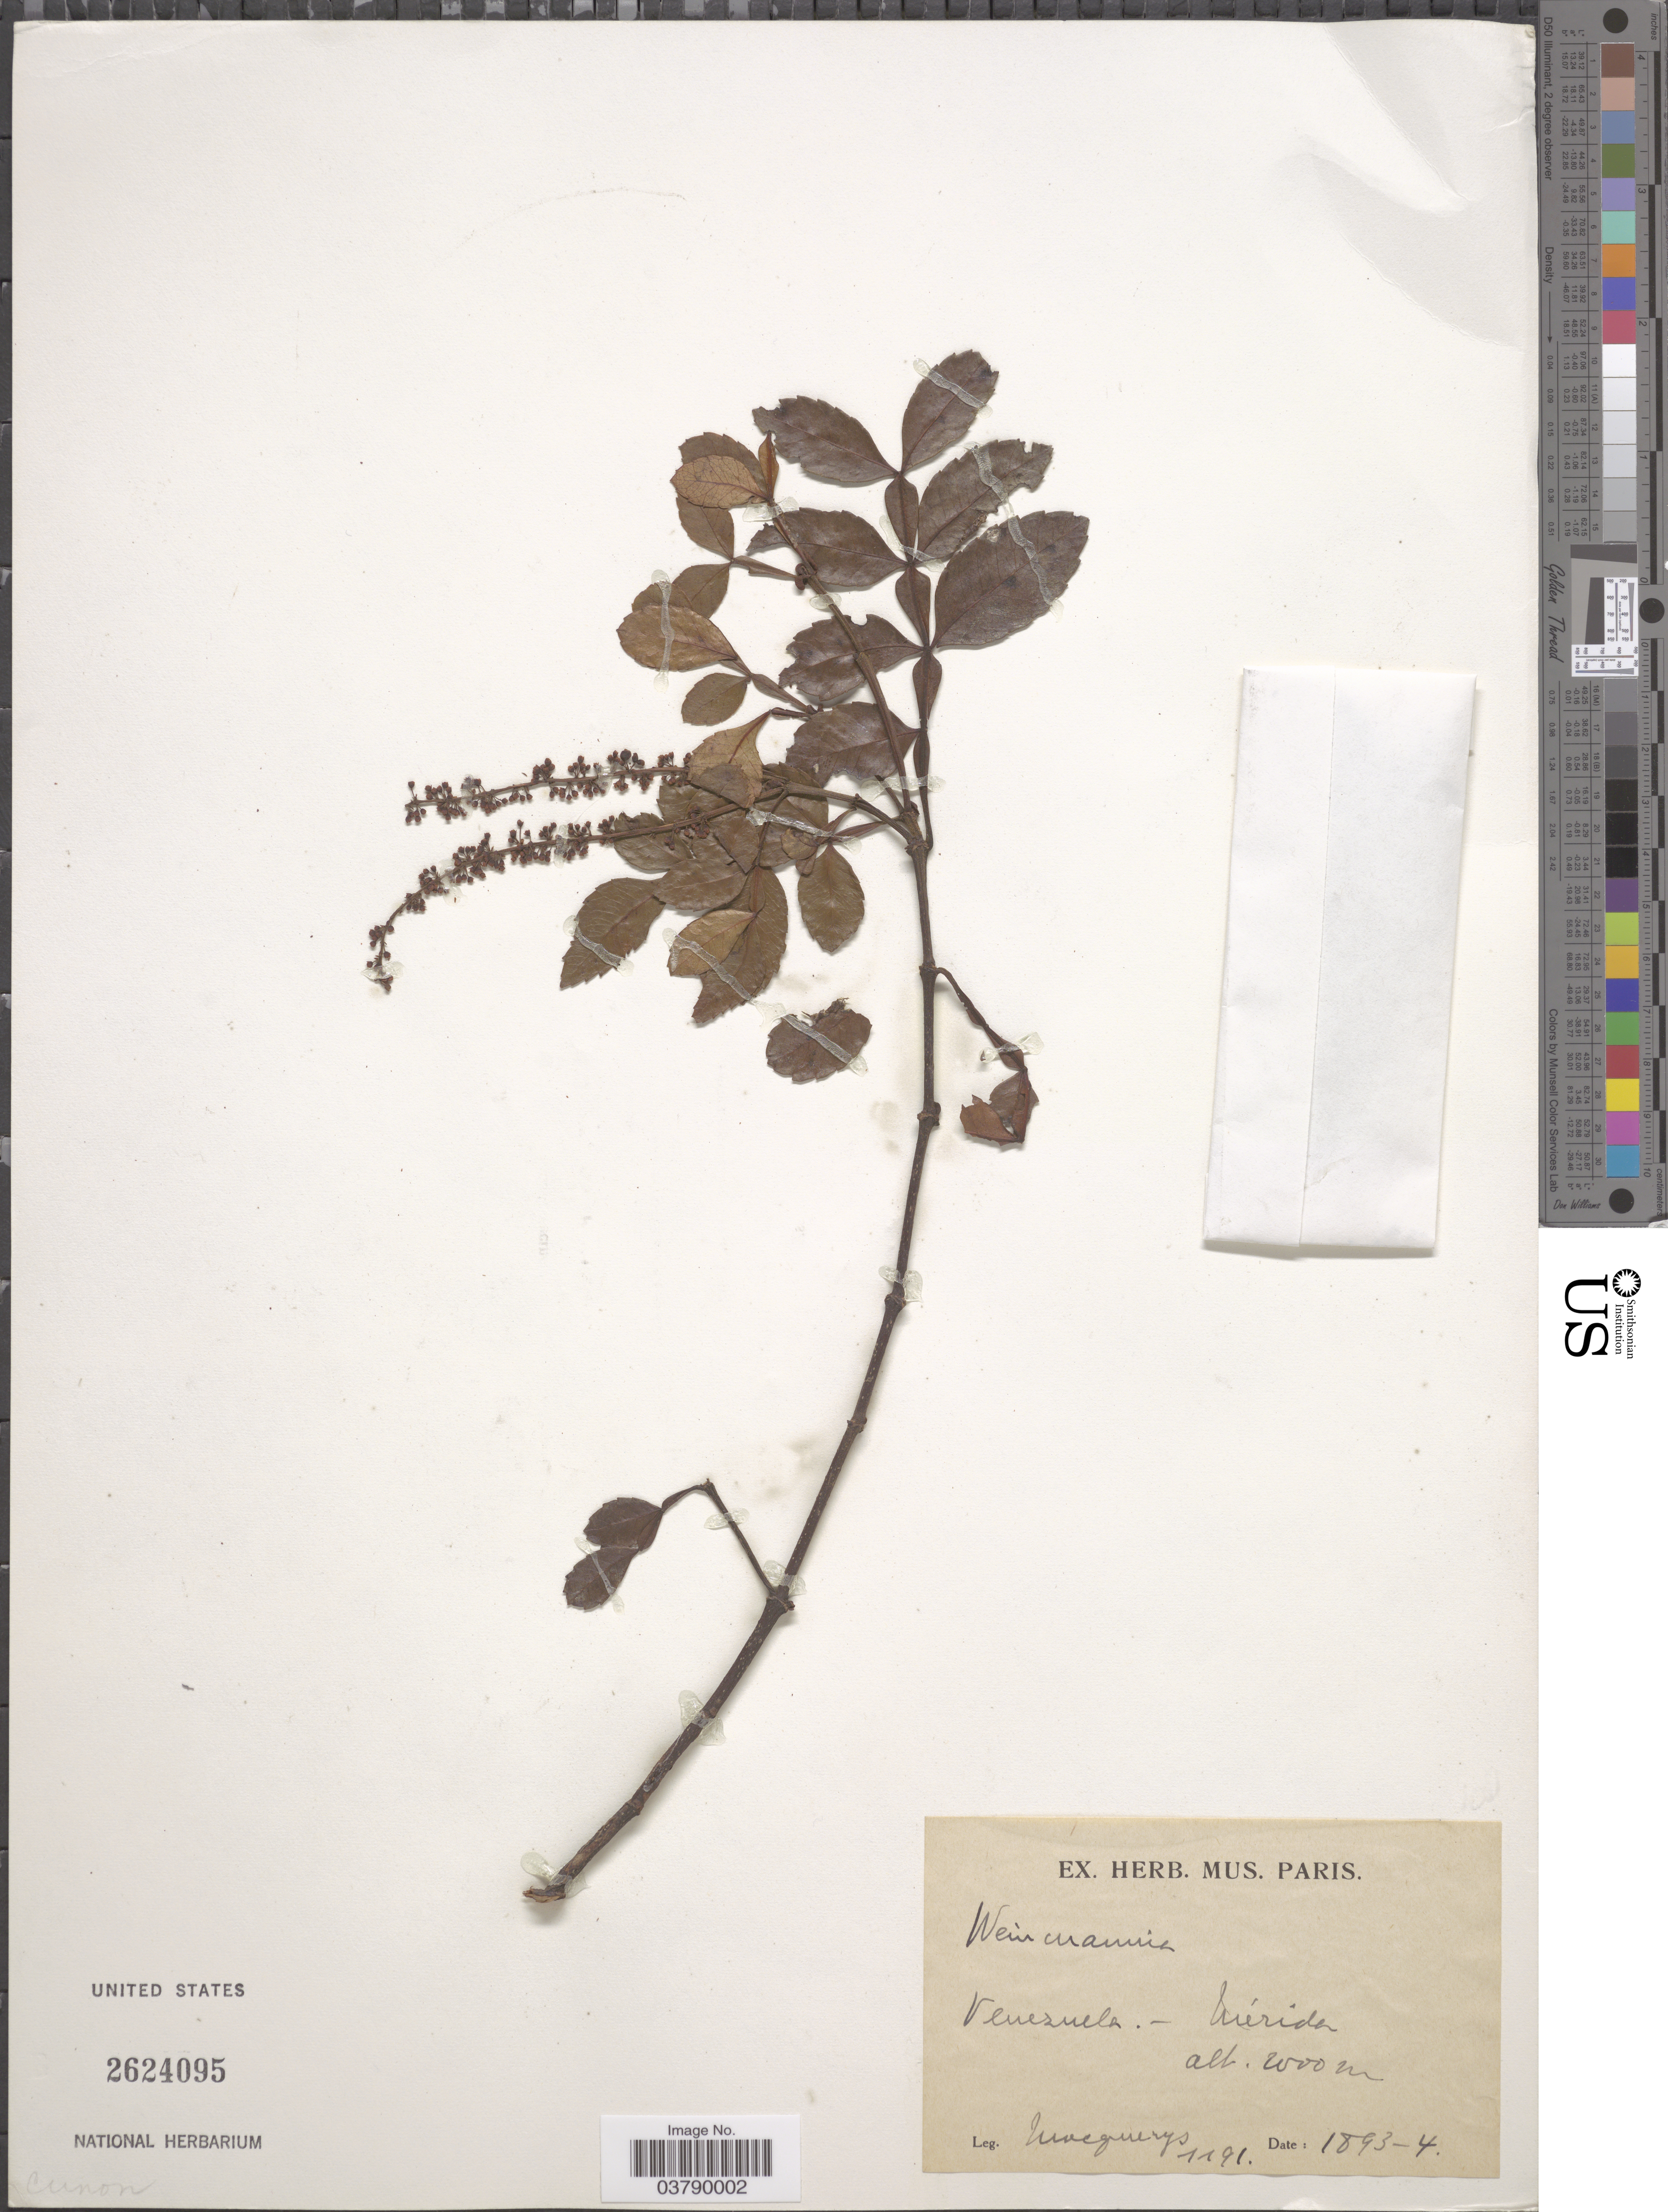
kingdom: Plantae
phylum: Tracheophyta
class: Magnoliopsida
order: Oxalidales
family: Cunoniaceae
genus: Weinmannia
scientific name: Weinmannia sp.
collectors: A. Mocquerys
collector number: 1191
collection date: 1893/1894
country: Venezuela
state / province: Mérida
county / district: Libertador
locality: Mérida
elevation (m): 2000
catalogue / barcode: US 2624095